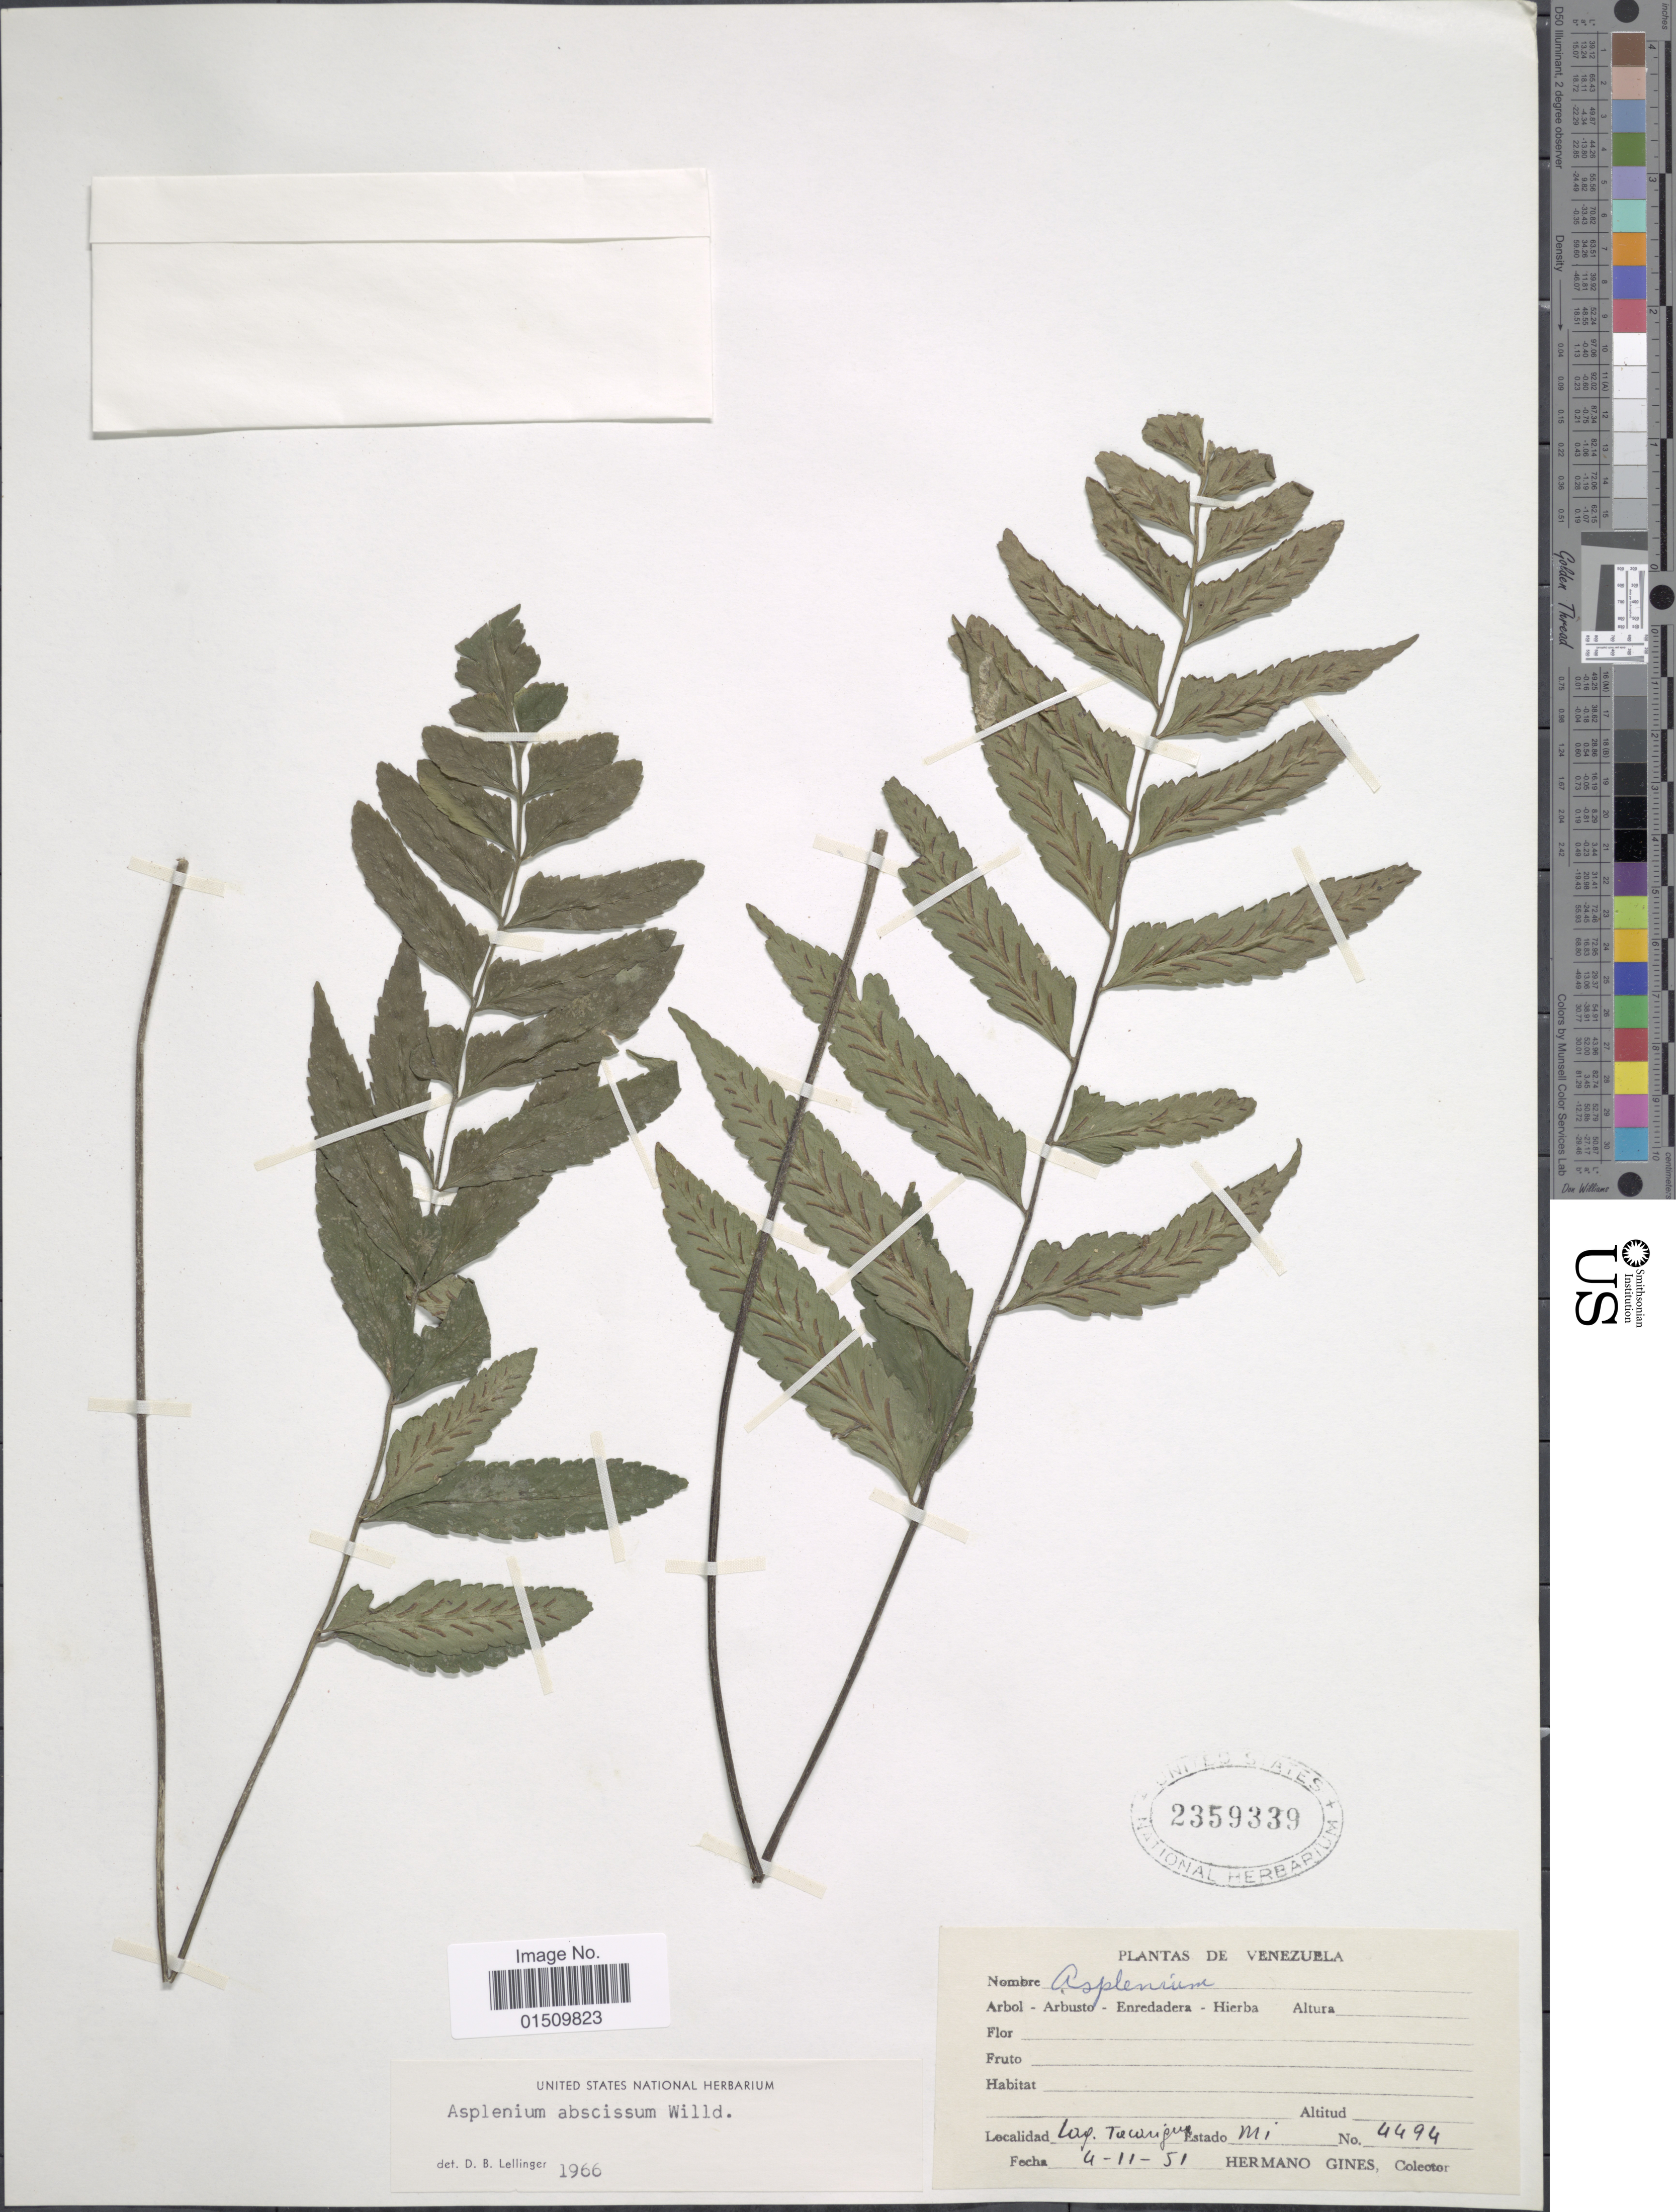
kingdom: Plantae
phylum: Tracheophyta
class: Polypodiopsida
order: Polypodiales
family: Aspleniaceae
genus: Asplenium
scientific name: Asplenium abscissum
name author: Willd.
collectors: Bro. Gines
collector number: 4494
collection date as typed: Transcribed d/m/y: 4/11/51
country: Venezuela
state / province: Miranda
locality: Venezuela, Lag. Tawrigue, Estado Mi.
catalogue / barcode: US 2359339